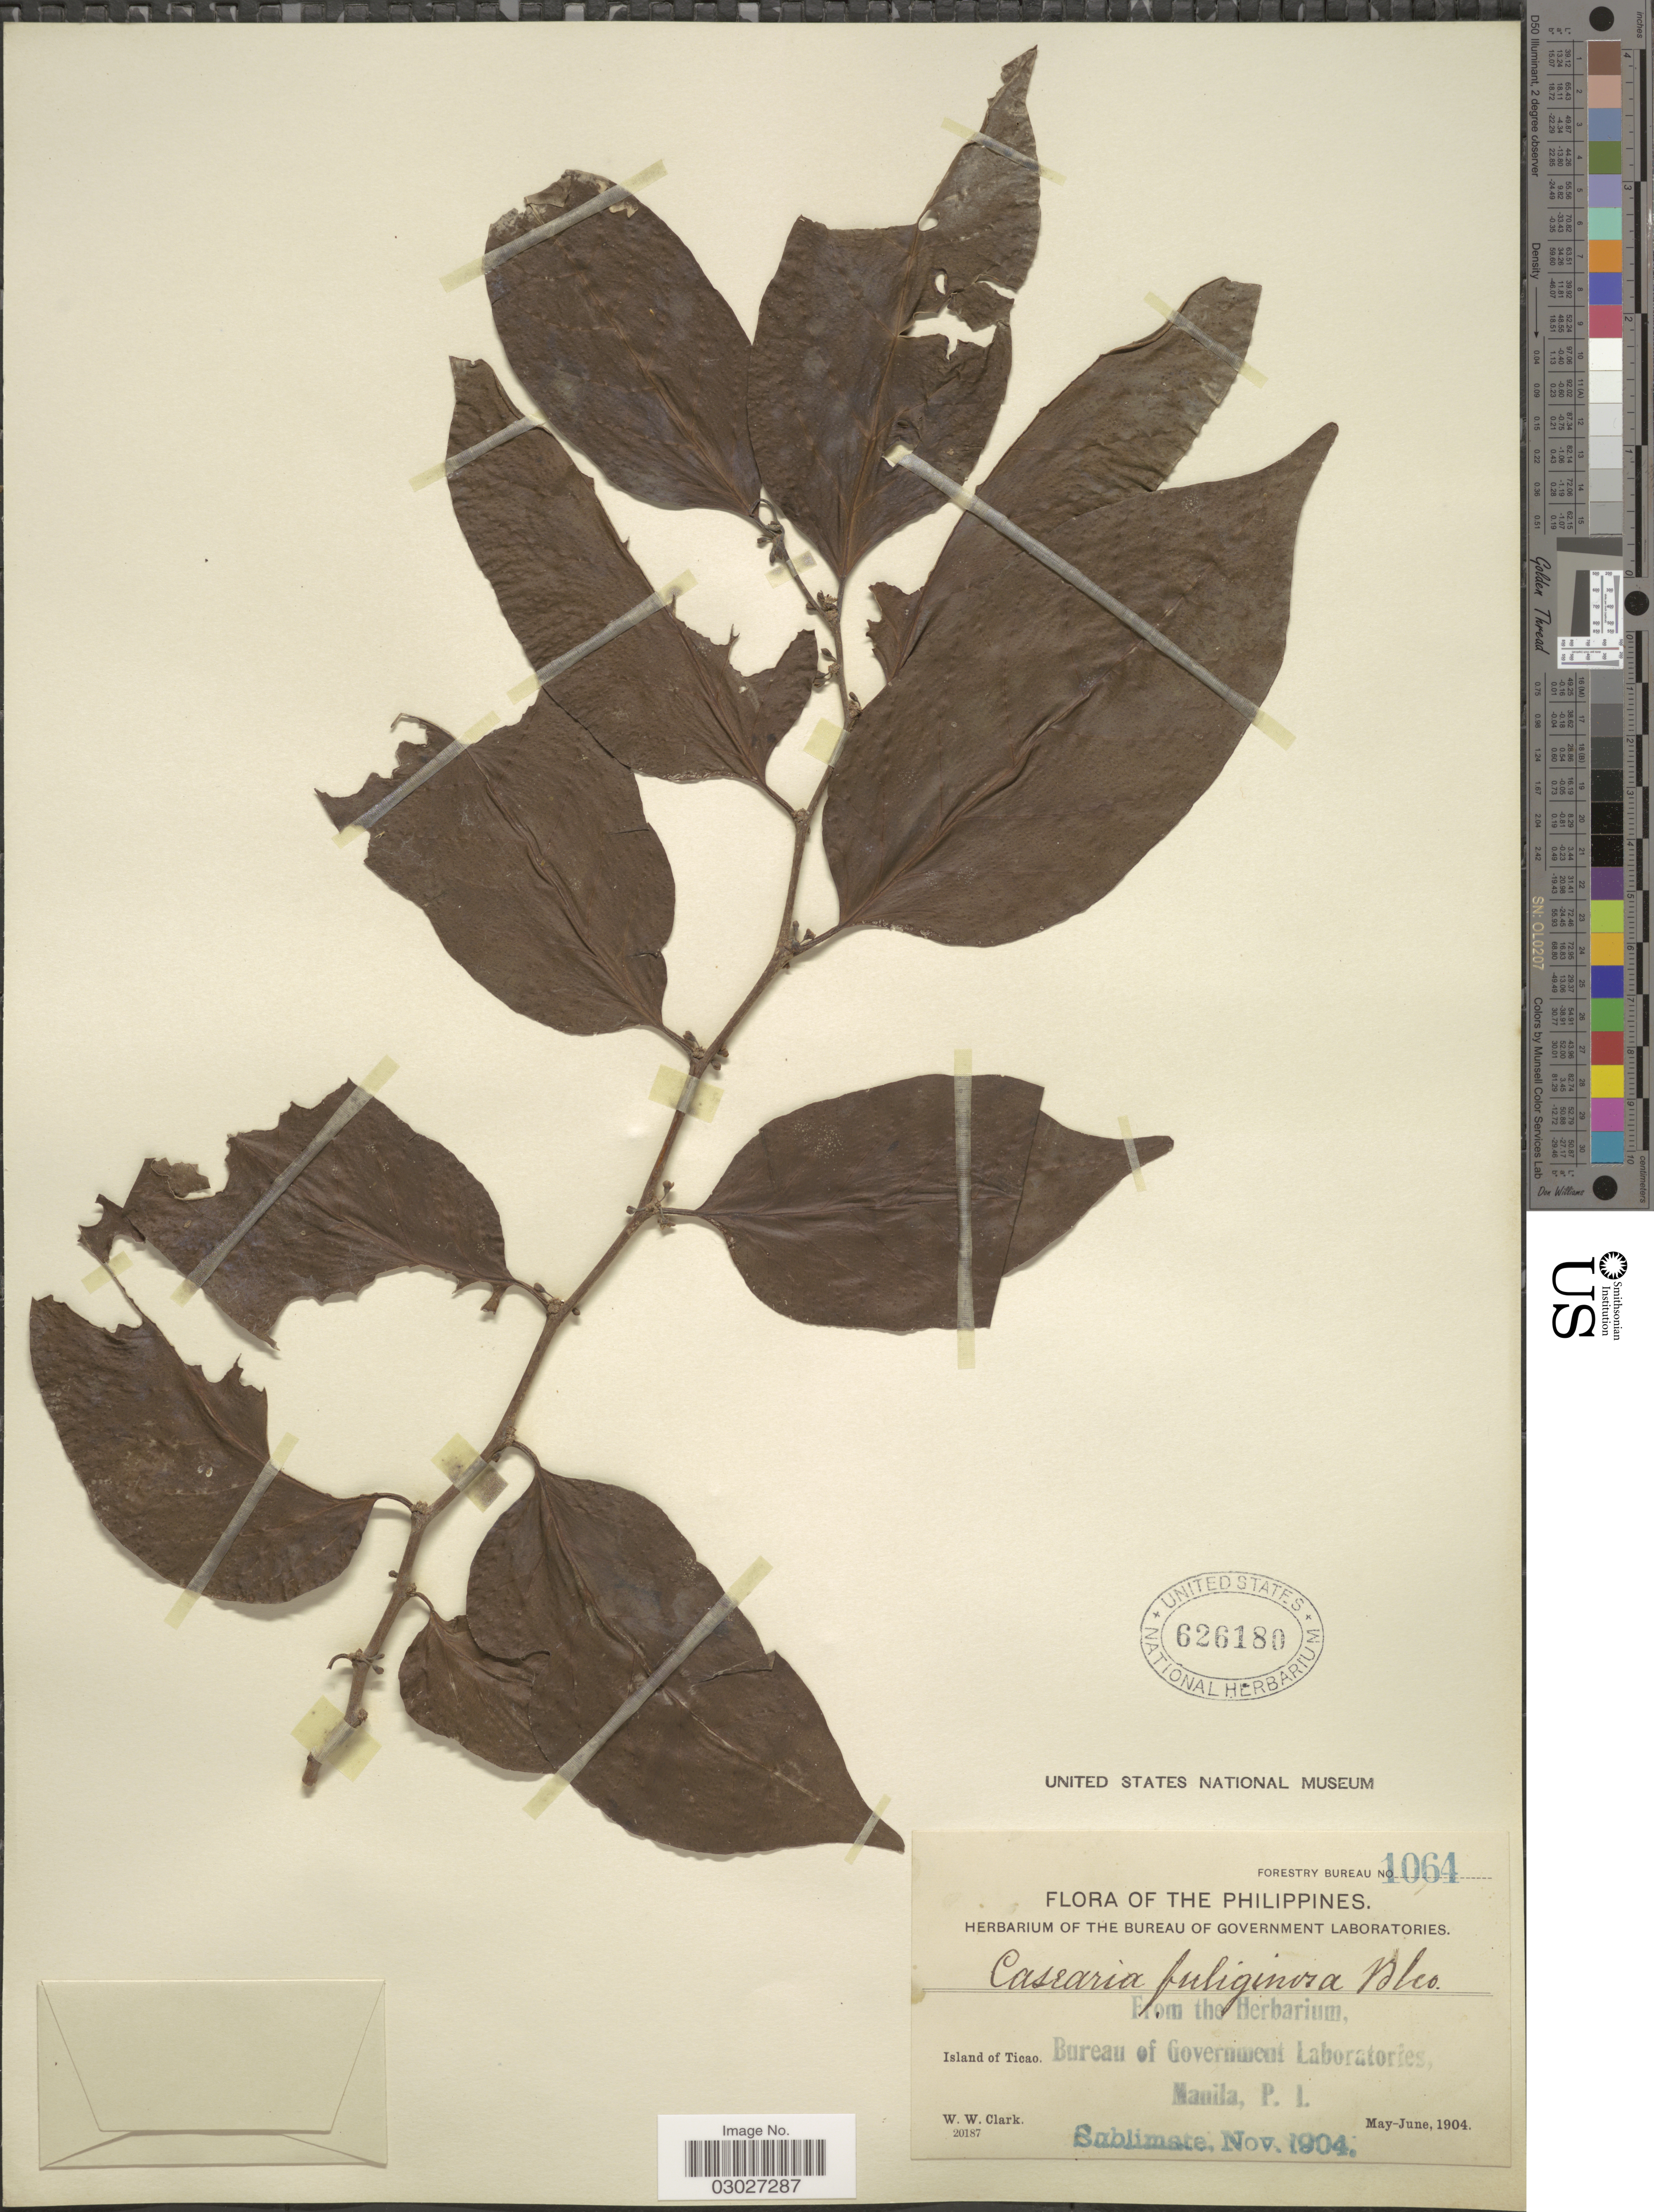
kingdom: Plantae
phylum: Tracheophyta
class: Magnoliopsida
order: Malpighiales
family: Salicaceae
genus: Casearia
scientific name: Casearia fuliginosa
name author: (Blanco) Blanco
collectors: W. W. Clark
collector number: Forestry Bureau 1064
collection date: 1904-05/1904-06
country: Philippines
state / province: Bicol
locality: Island of Ticao.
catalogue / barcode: US 626180